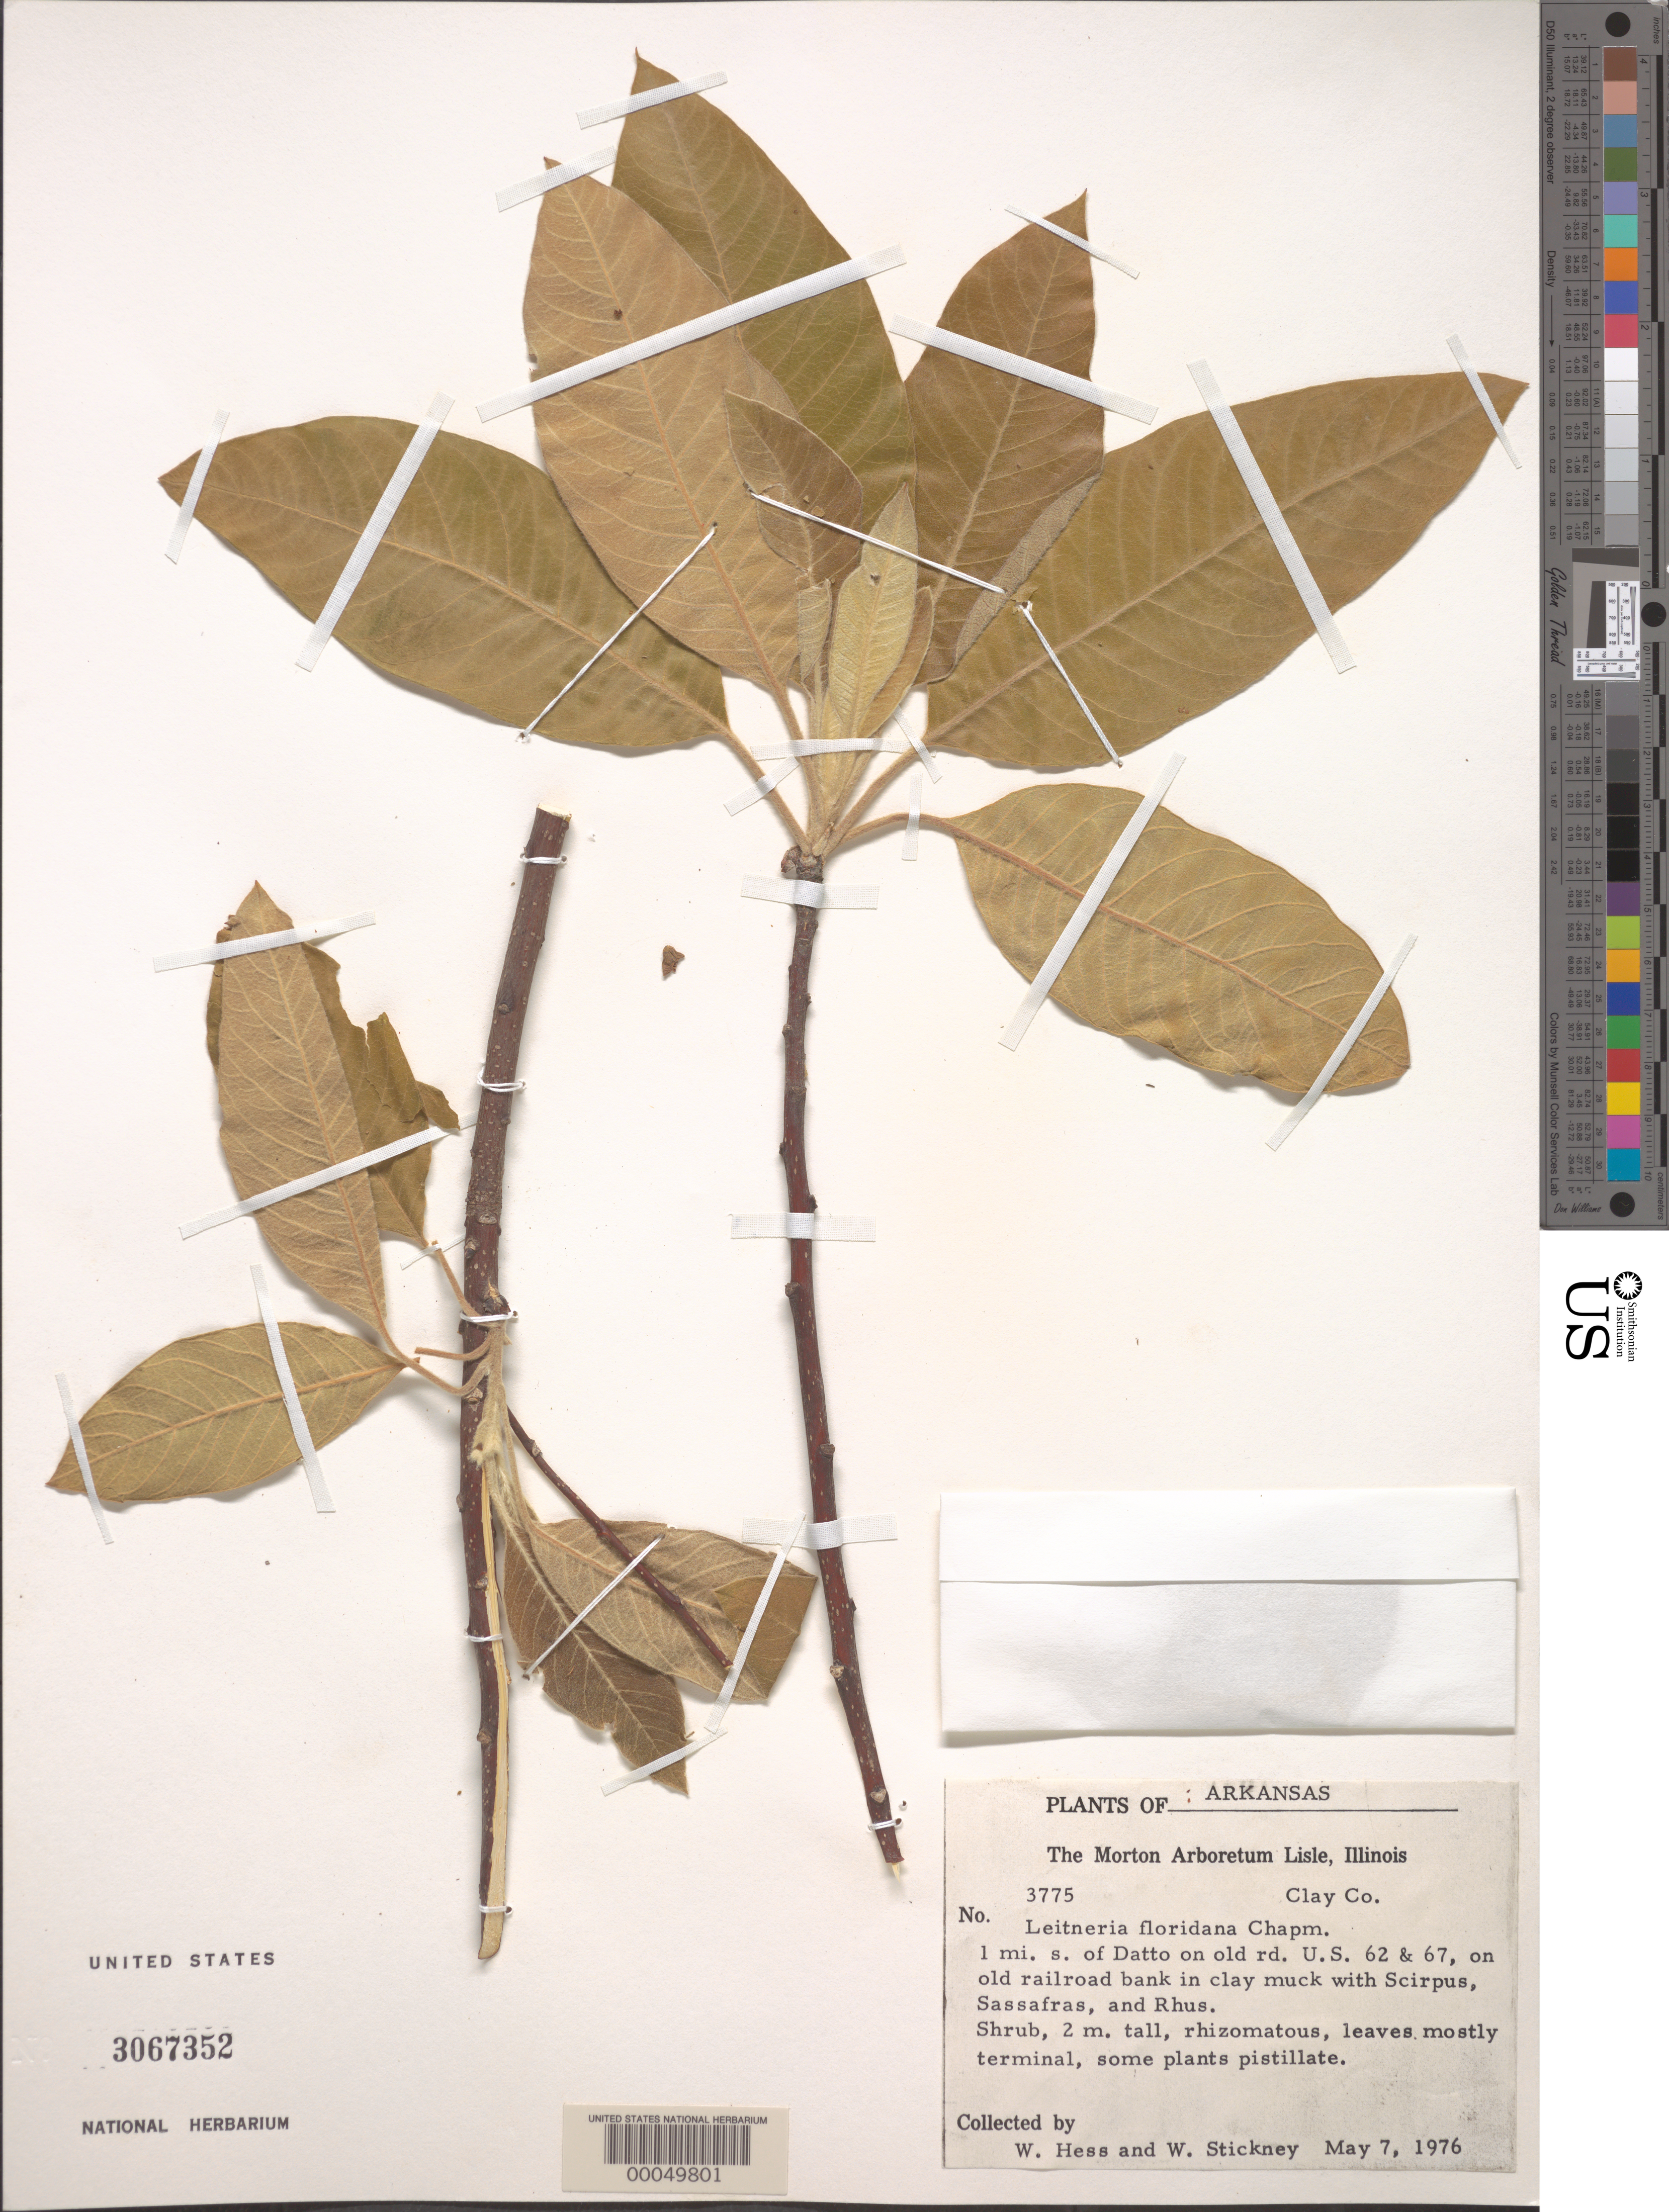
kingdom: Plantae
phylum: Tracheophyta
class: Magnoliopsida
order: Sapindales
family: Simaroubaceae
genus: Leitneria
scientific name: Leitneria floridana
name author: Chapm.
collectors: W. Hess & P. Stickney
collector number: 3775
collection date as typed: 07 May 1976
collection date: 1976-05-07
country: United States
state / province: Arkansas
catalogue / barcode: US 3067352